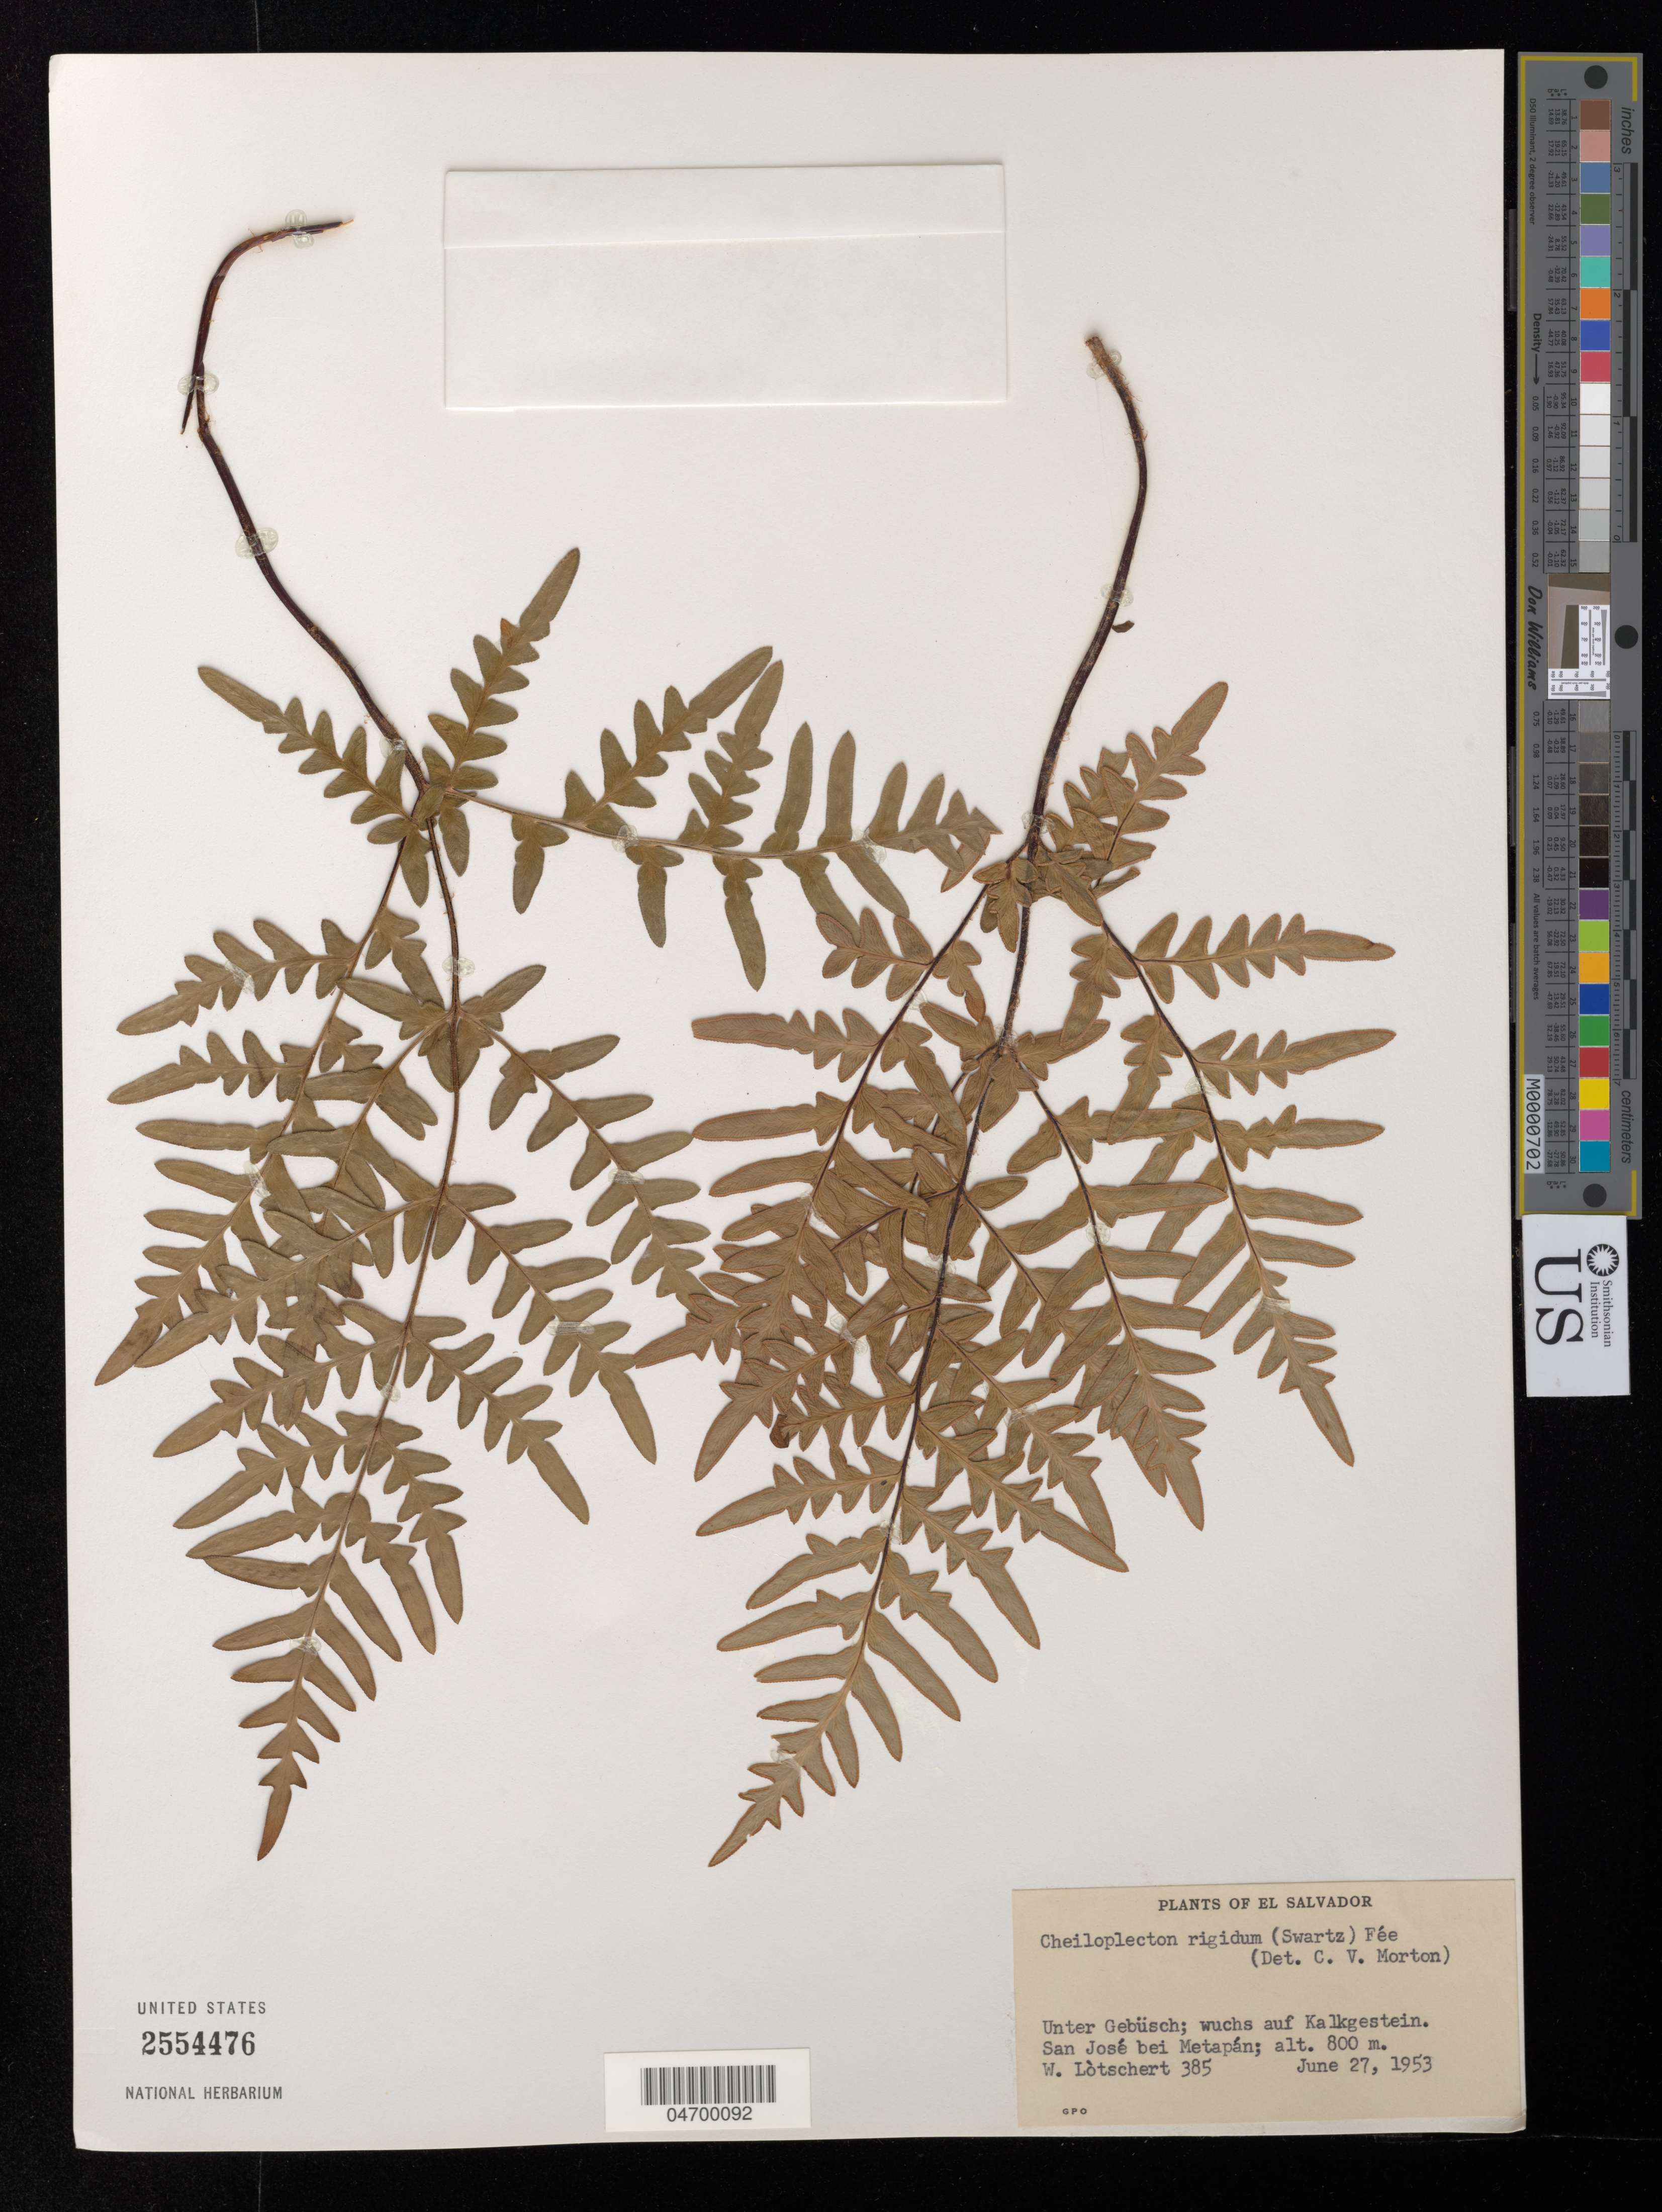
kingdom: Plantae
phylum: Tracheophyta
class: Polypodiopsida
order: Polypodiales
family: Pteridaceae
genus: Cheiloplecton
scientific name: Cheiloplecton rigidum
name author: (Sw.) Fée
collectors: W. Lötschert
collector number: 385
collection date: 1953-06-27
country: El Salvador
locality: San José bei Metapán.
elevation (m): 800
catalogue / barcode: US 2554476